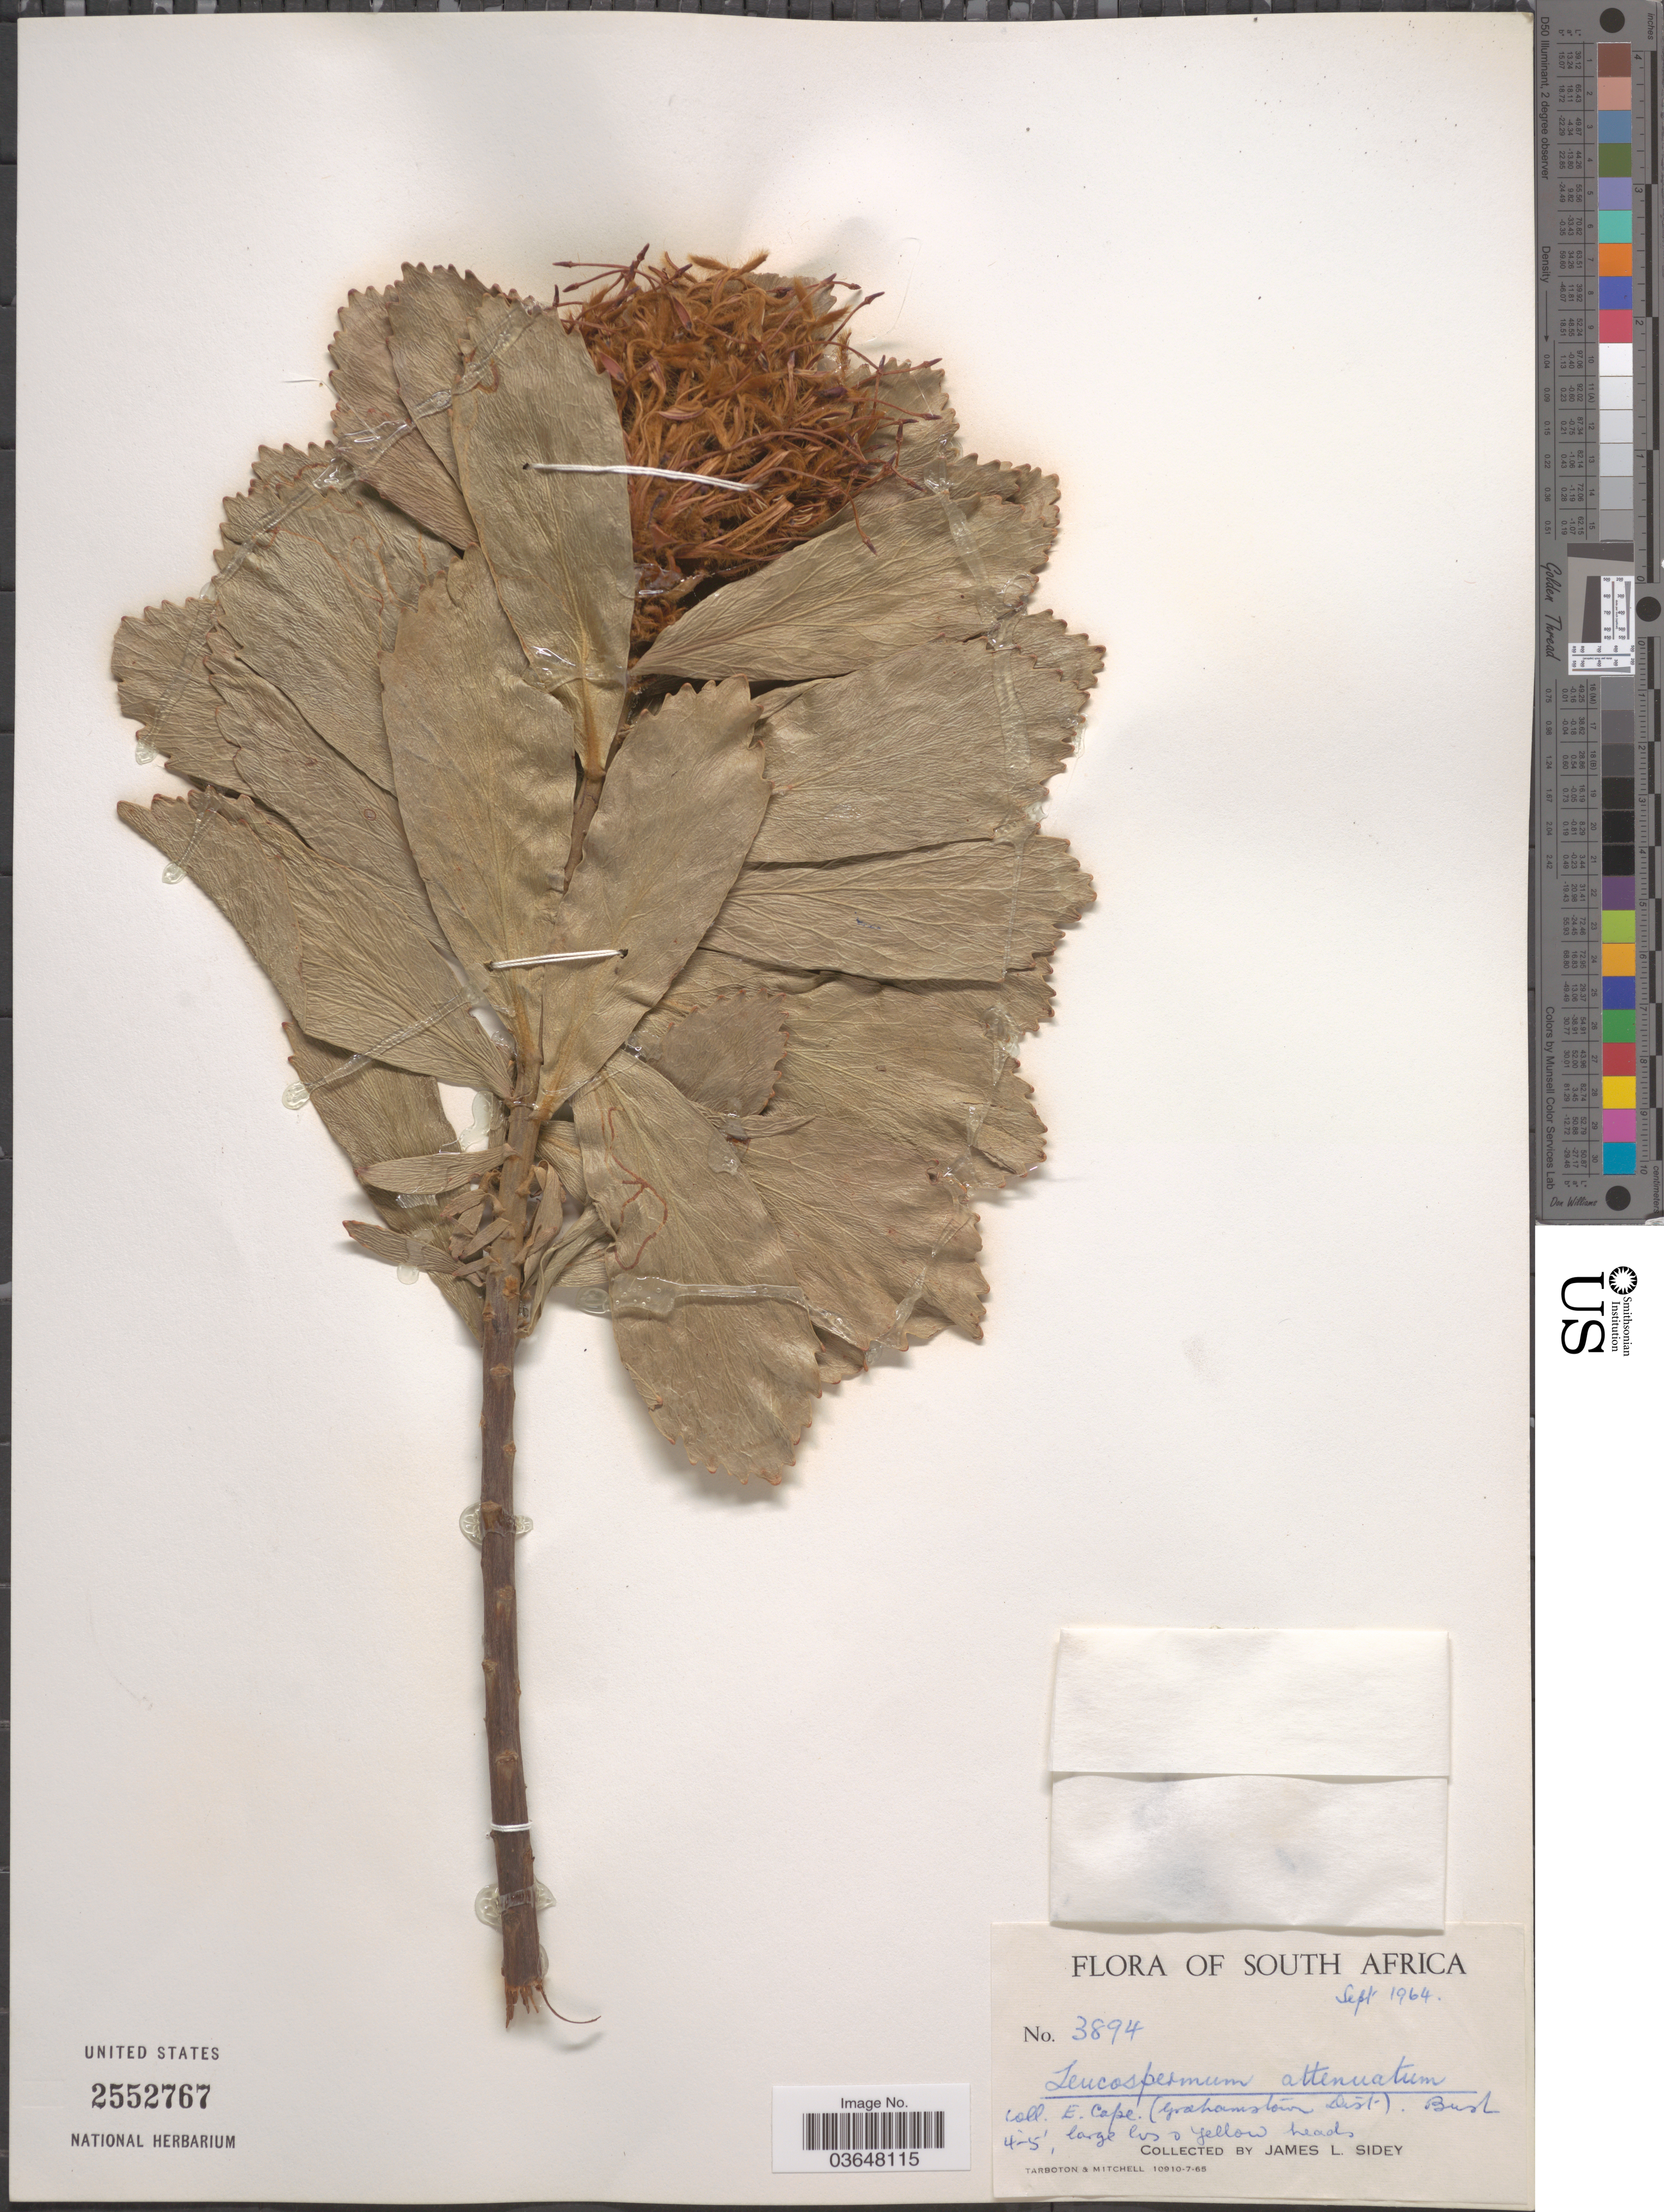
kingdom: Plantae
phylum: Tracheophyta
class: Magnoliopsida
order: Proteales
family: Proteaceae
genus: Leucospermum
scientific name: Leucospermum cuneiforme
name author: Rourke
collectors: J. L. Sidey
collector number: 3894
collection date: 1964-09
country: South Africa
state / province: Eastern Cape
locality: E. Cape. (Grahamstown Dist).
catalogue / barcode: US 2552767